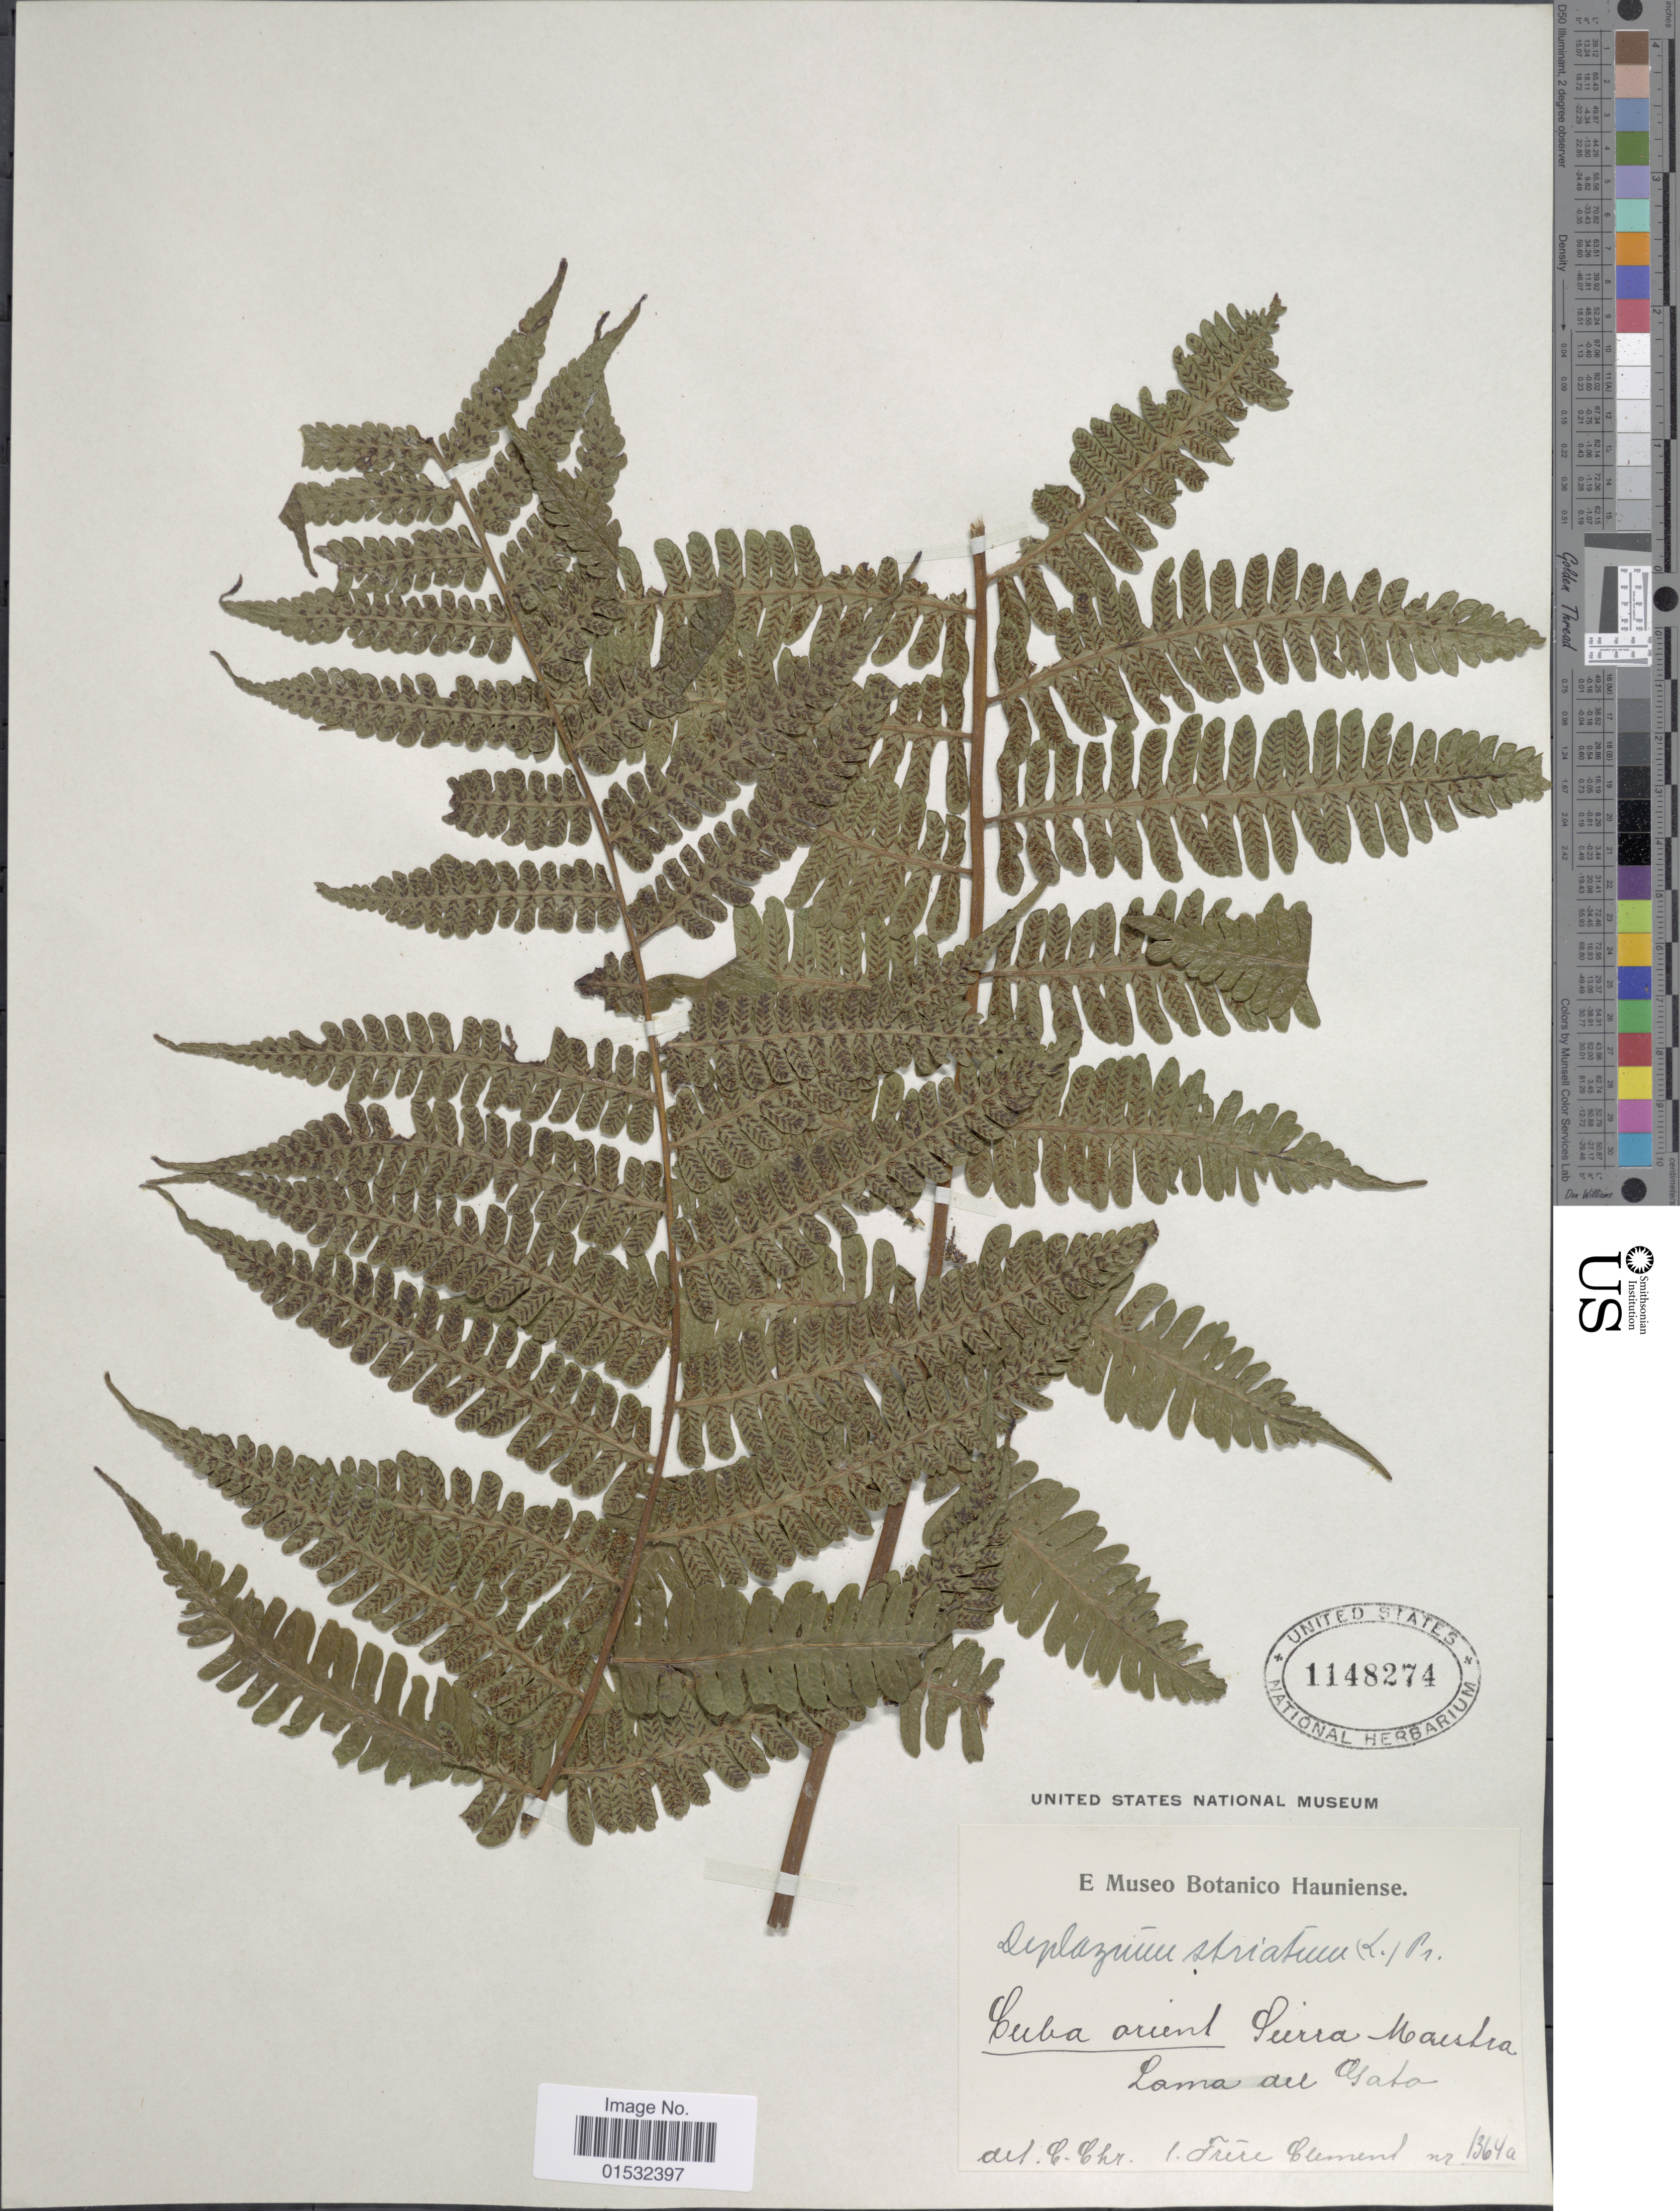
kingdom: Plantae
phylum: Tracheophyta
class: Polypodiopsida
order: Polypodiales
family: Athyriaceae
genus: Diplazium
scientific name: Diplazium striatum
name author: (L.) C. Presl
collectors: B. Clement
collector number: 1364a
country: Cuba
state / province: Oriente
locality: Sierra Maestra. Lama del Gato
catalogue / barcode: US 1148274